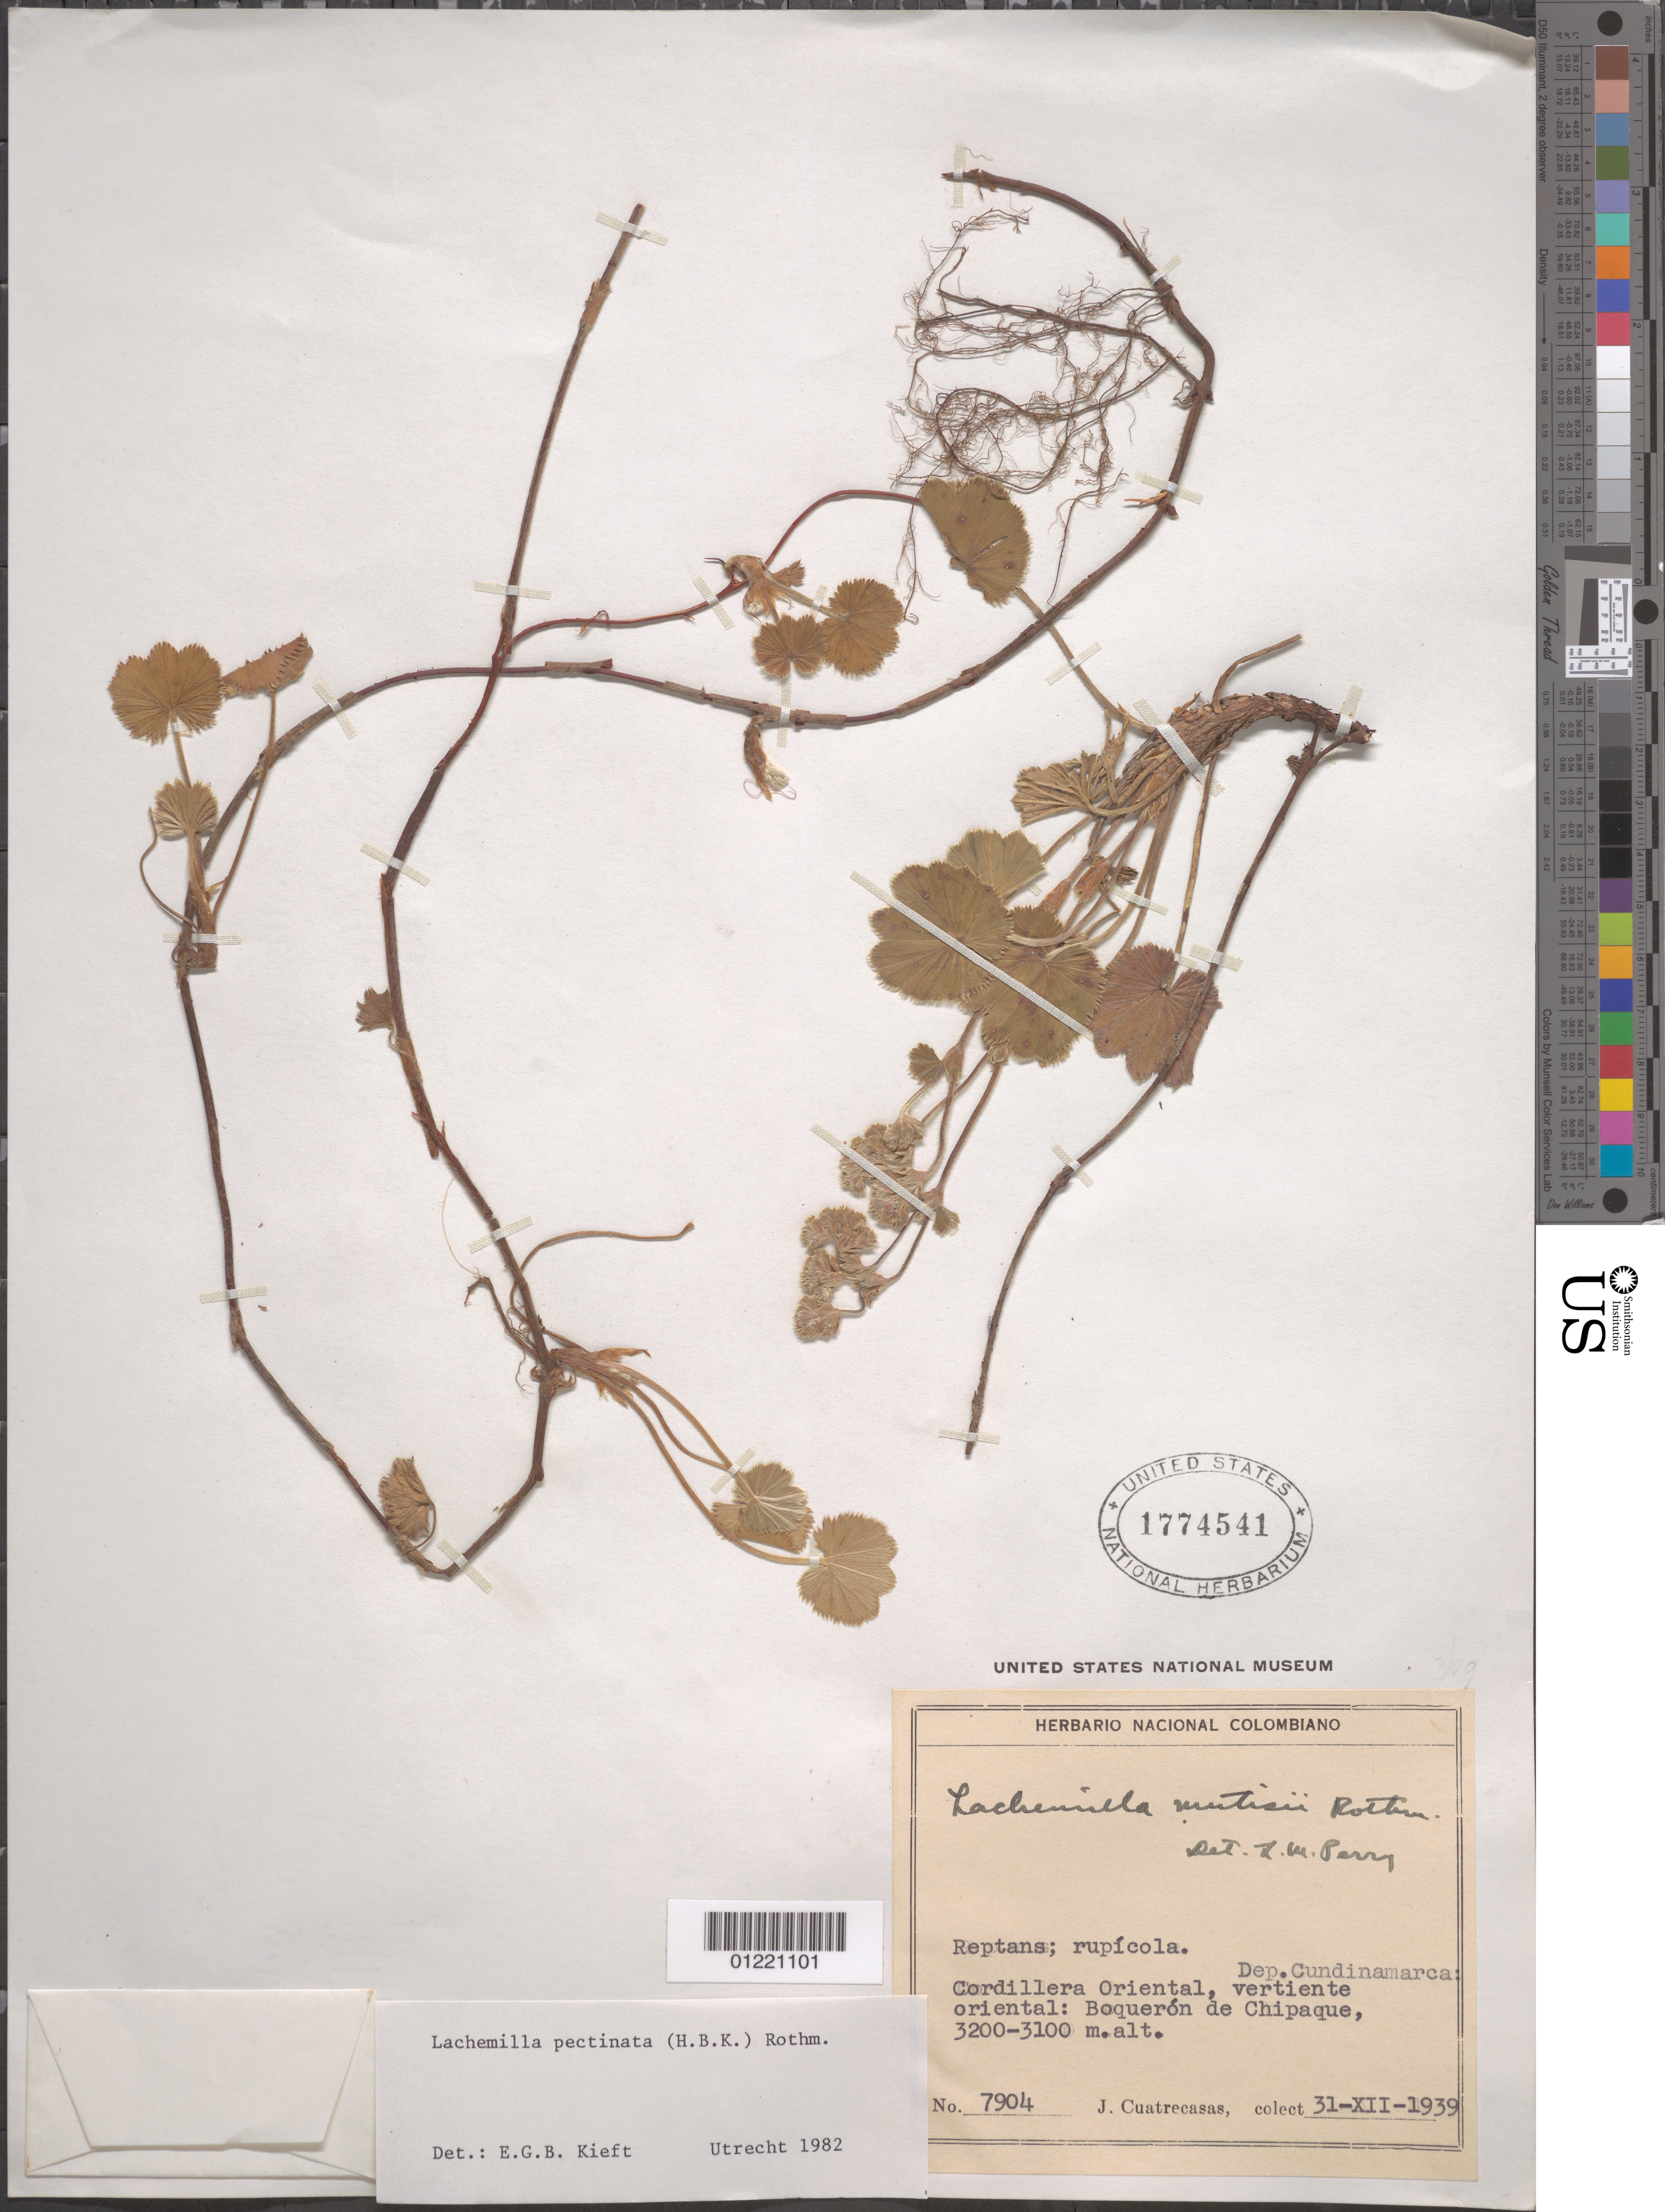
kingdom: Plantae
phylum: Tracheophyta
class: Magnoliopsida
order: Rosales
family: Rosaceae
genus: Lachemilla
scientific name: Lachemilla pectinata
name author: (Kunth) Rothm.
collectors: J. Cuatrecasas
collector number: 7904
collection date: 1939-12-31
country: Colombia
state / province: Cundinamarca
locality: Cordillera Oriental, vertiente oriental: Boqueron de Chipaque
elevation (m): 3100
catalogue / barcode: US 1774541